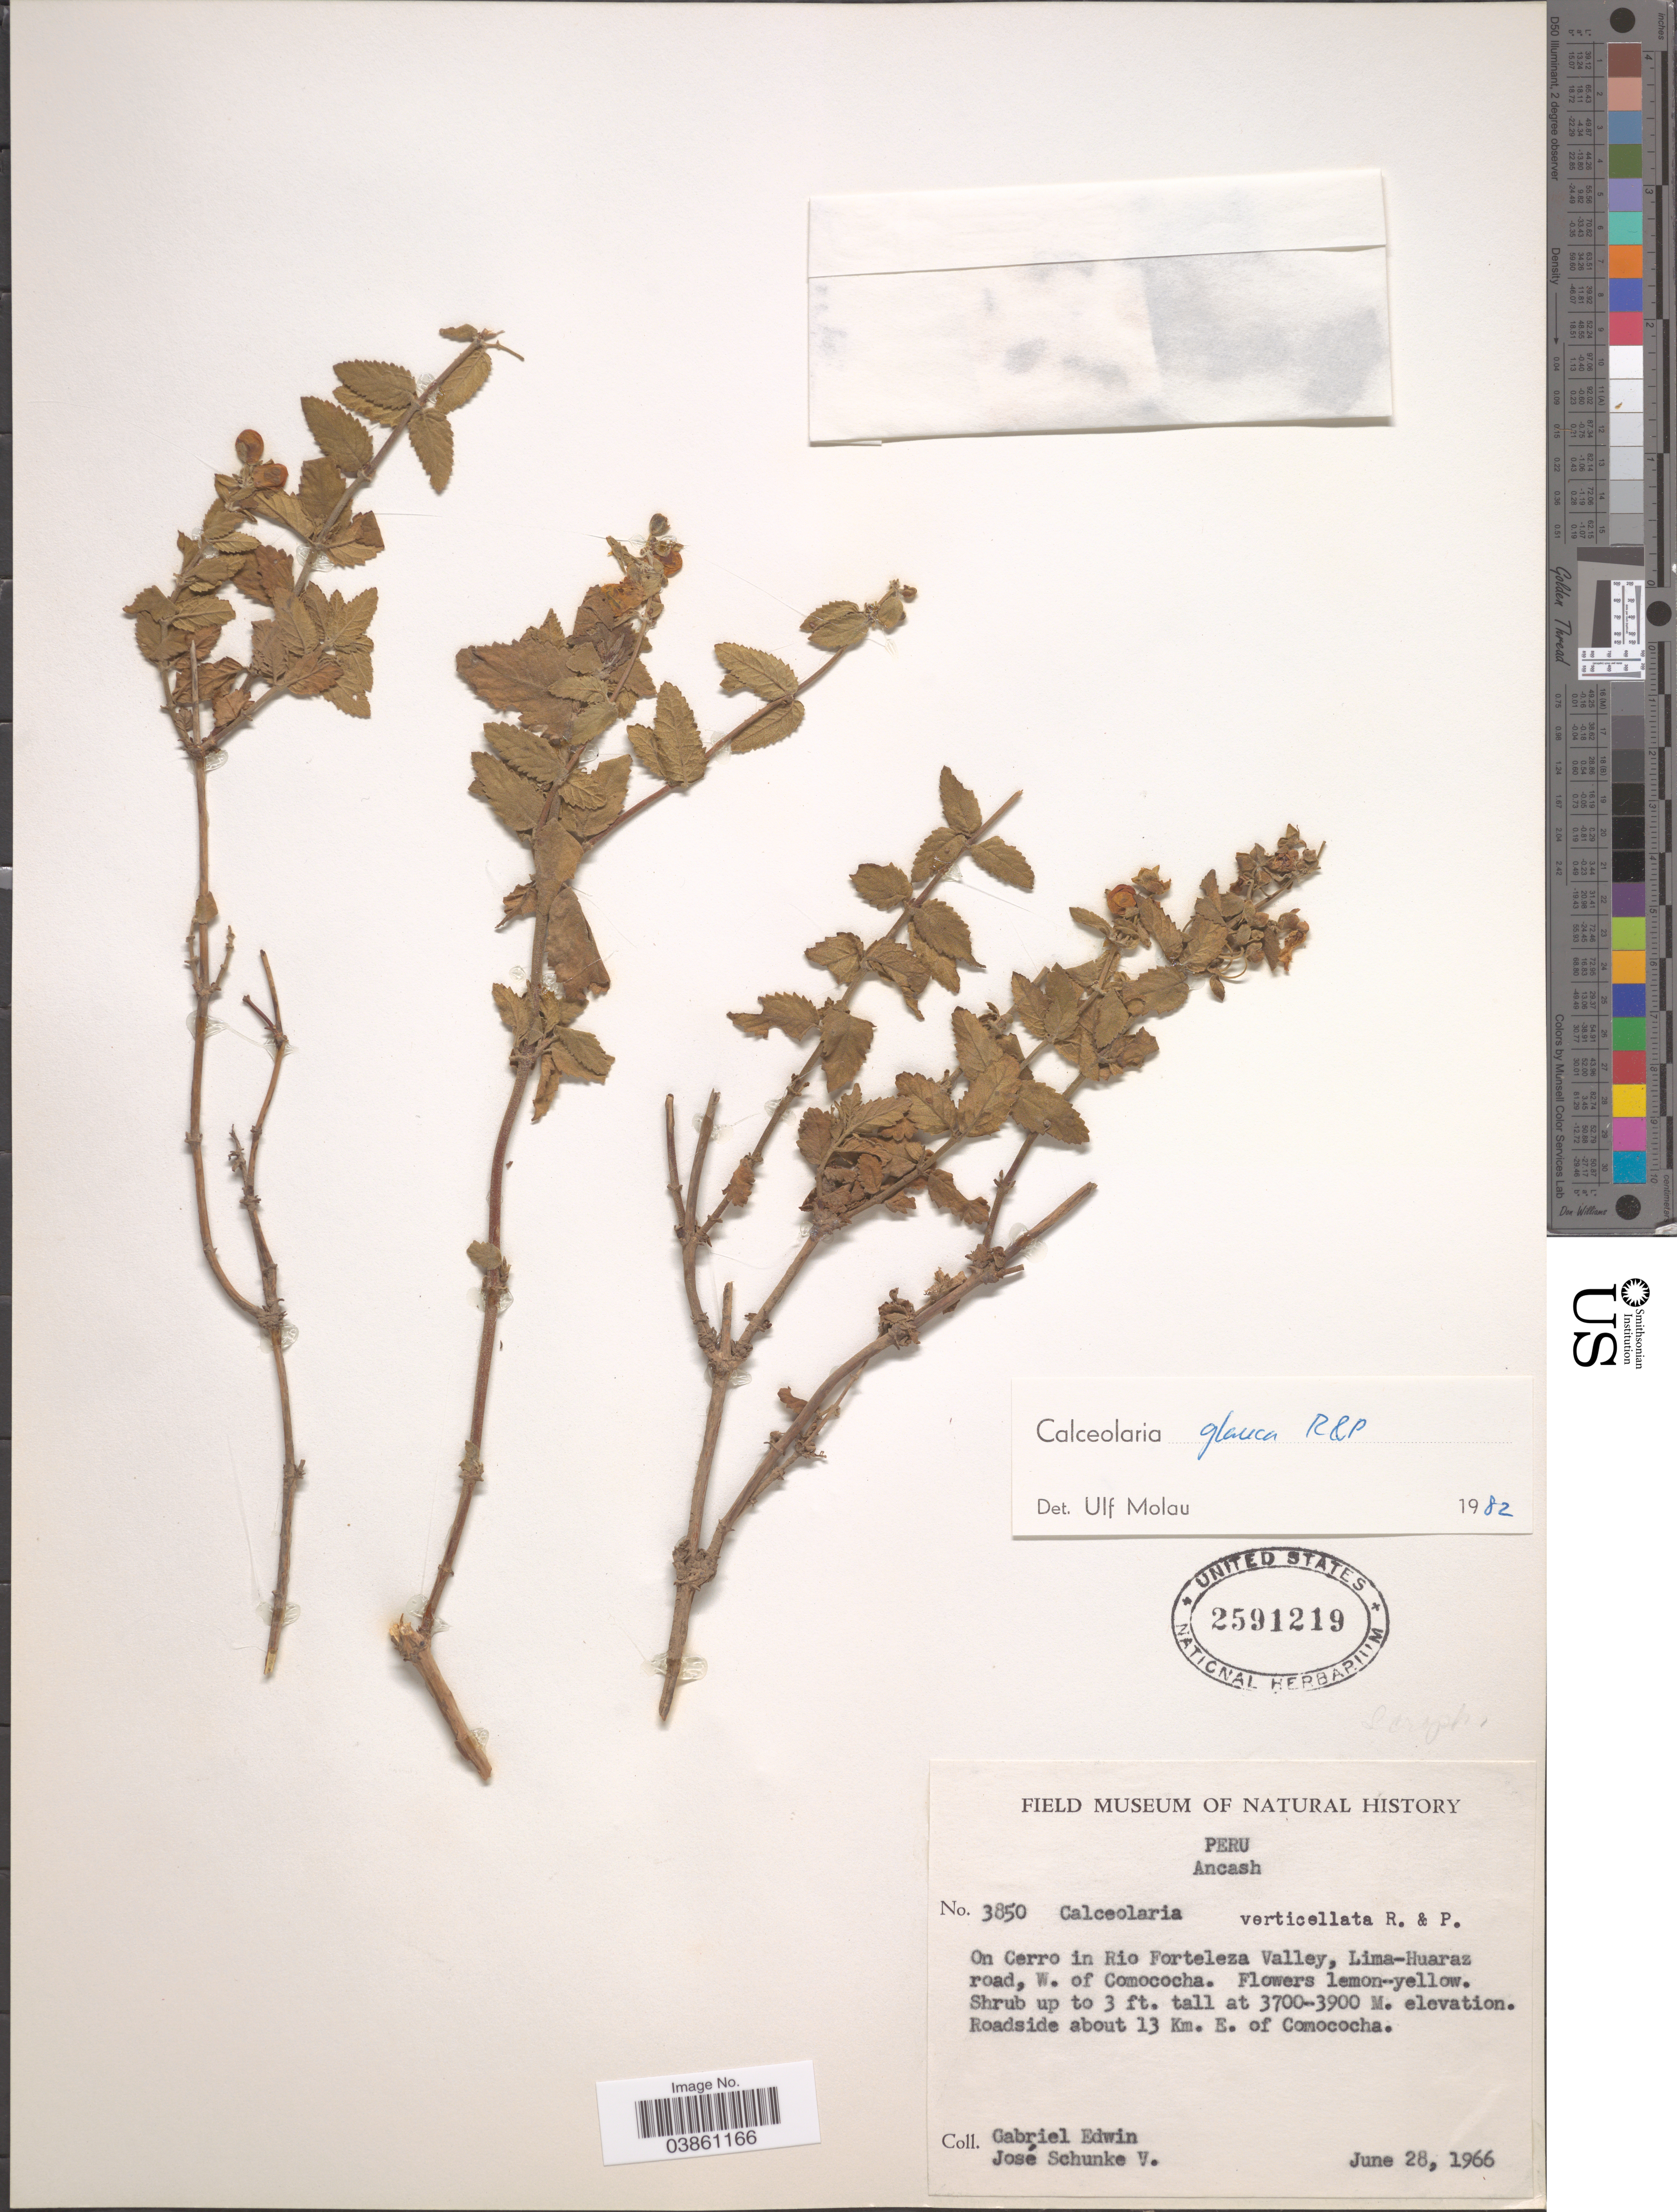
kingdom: Plantae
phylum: Tracheophyta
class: Magnoliopsida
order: Lamiales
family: Calceolariaceae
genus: Calceolaria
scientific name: Calceolaria glauca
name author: Ruiz & Pav.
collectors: G. Edwin & J. Schunke Vigo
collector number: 3850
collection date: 1966-06-28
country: Peru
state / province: Ancash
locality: On Cerro in Rio Fortaleza Valley, Lima-Huaraz road, W. of Comococha. Roadside about 13 Km. E. of Comococha.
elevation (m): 3700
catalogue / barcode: US 2591219